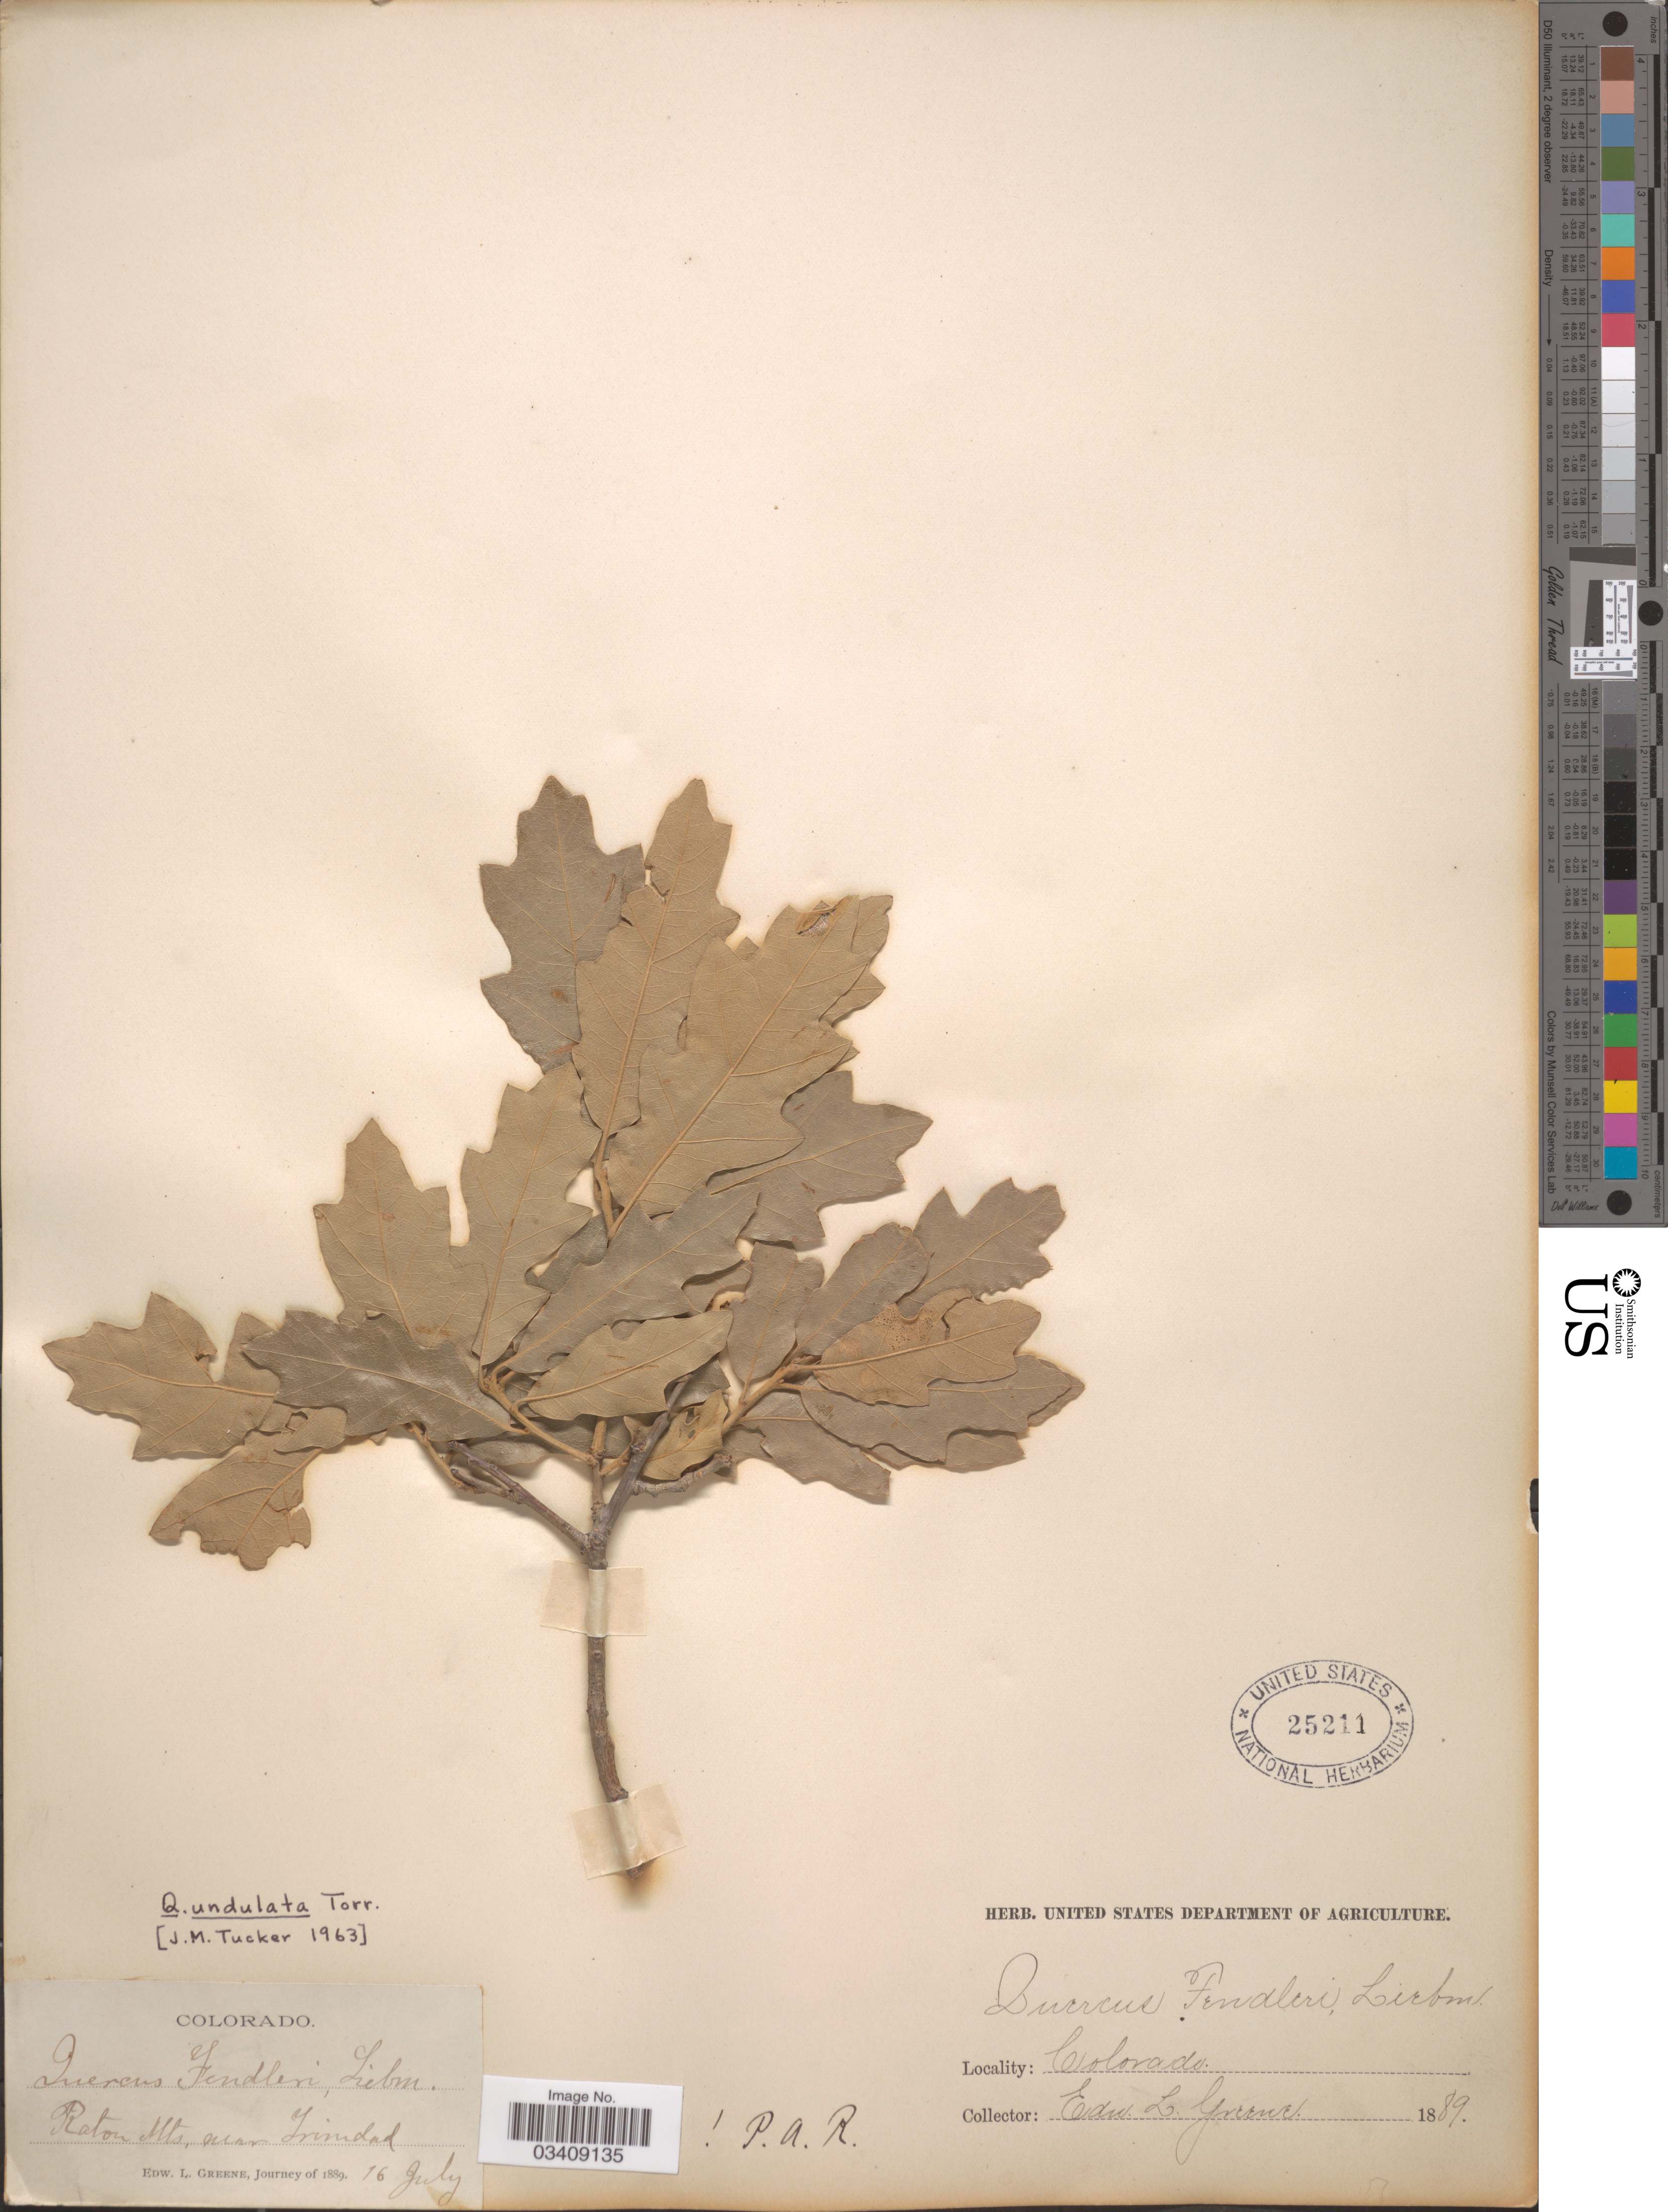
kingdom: Plantae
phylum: Tracheophyta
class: Magnoliopsida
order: Fagales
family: Fagaceae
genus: Quercus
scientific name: Quercus undulata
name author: Torr.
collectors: E. L. Greene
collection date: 1889-07-16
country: United States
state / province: Colorado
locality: Raton Mts, near Trinidad.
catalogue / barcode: US 25211